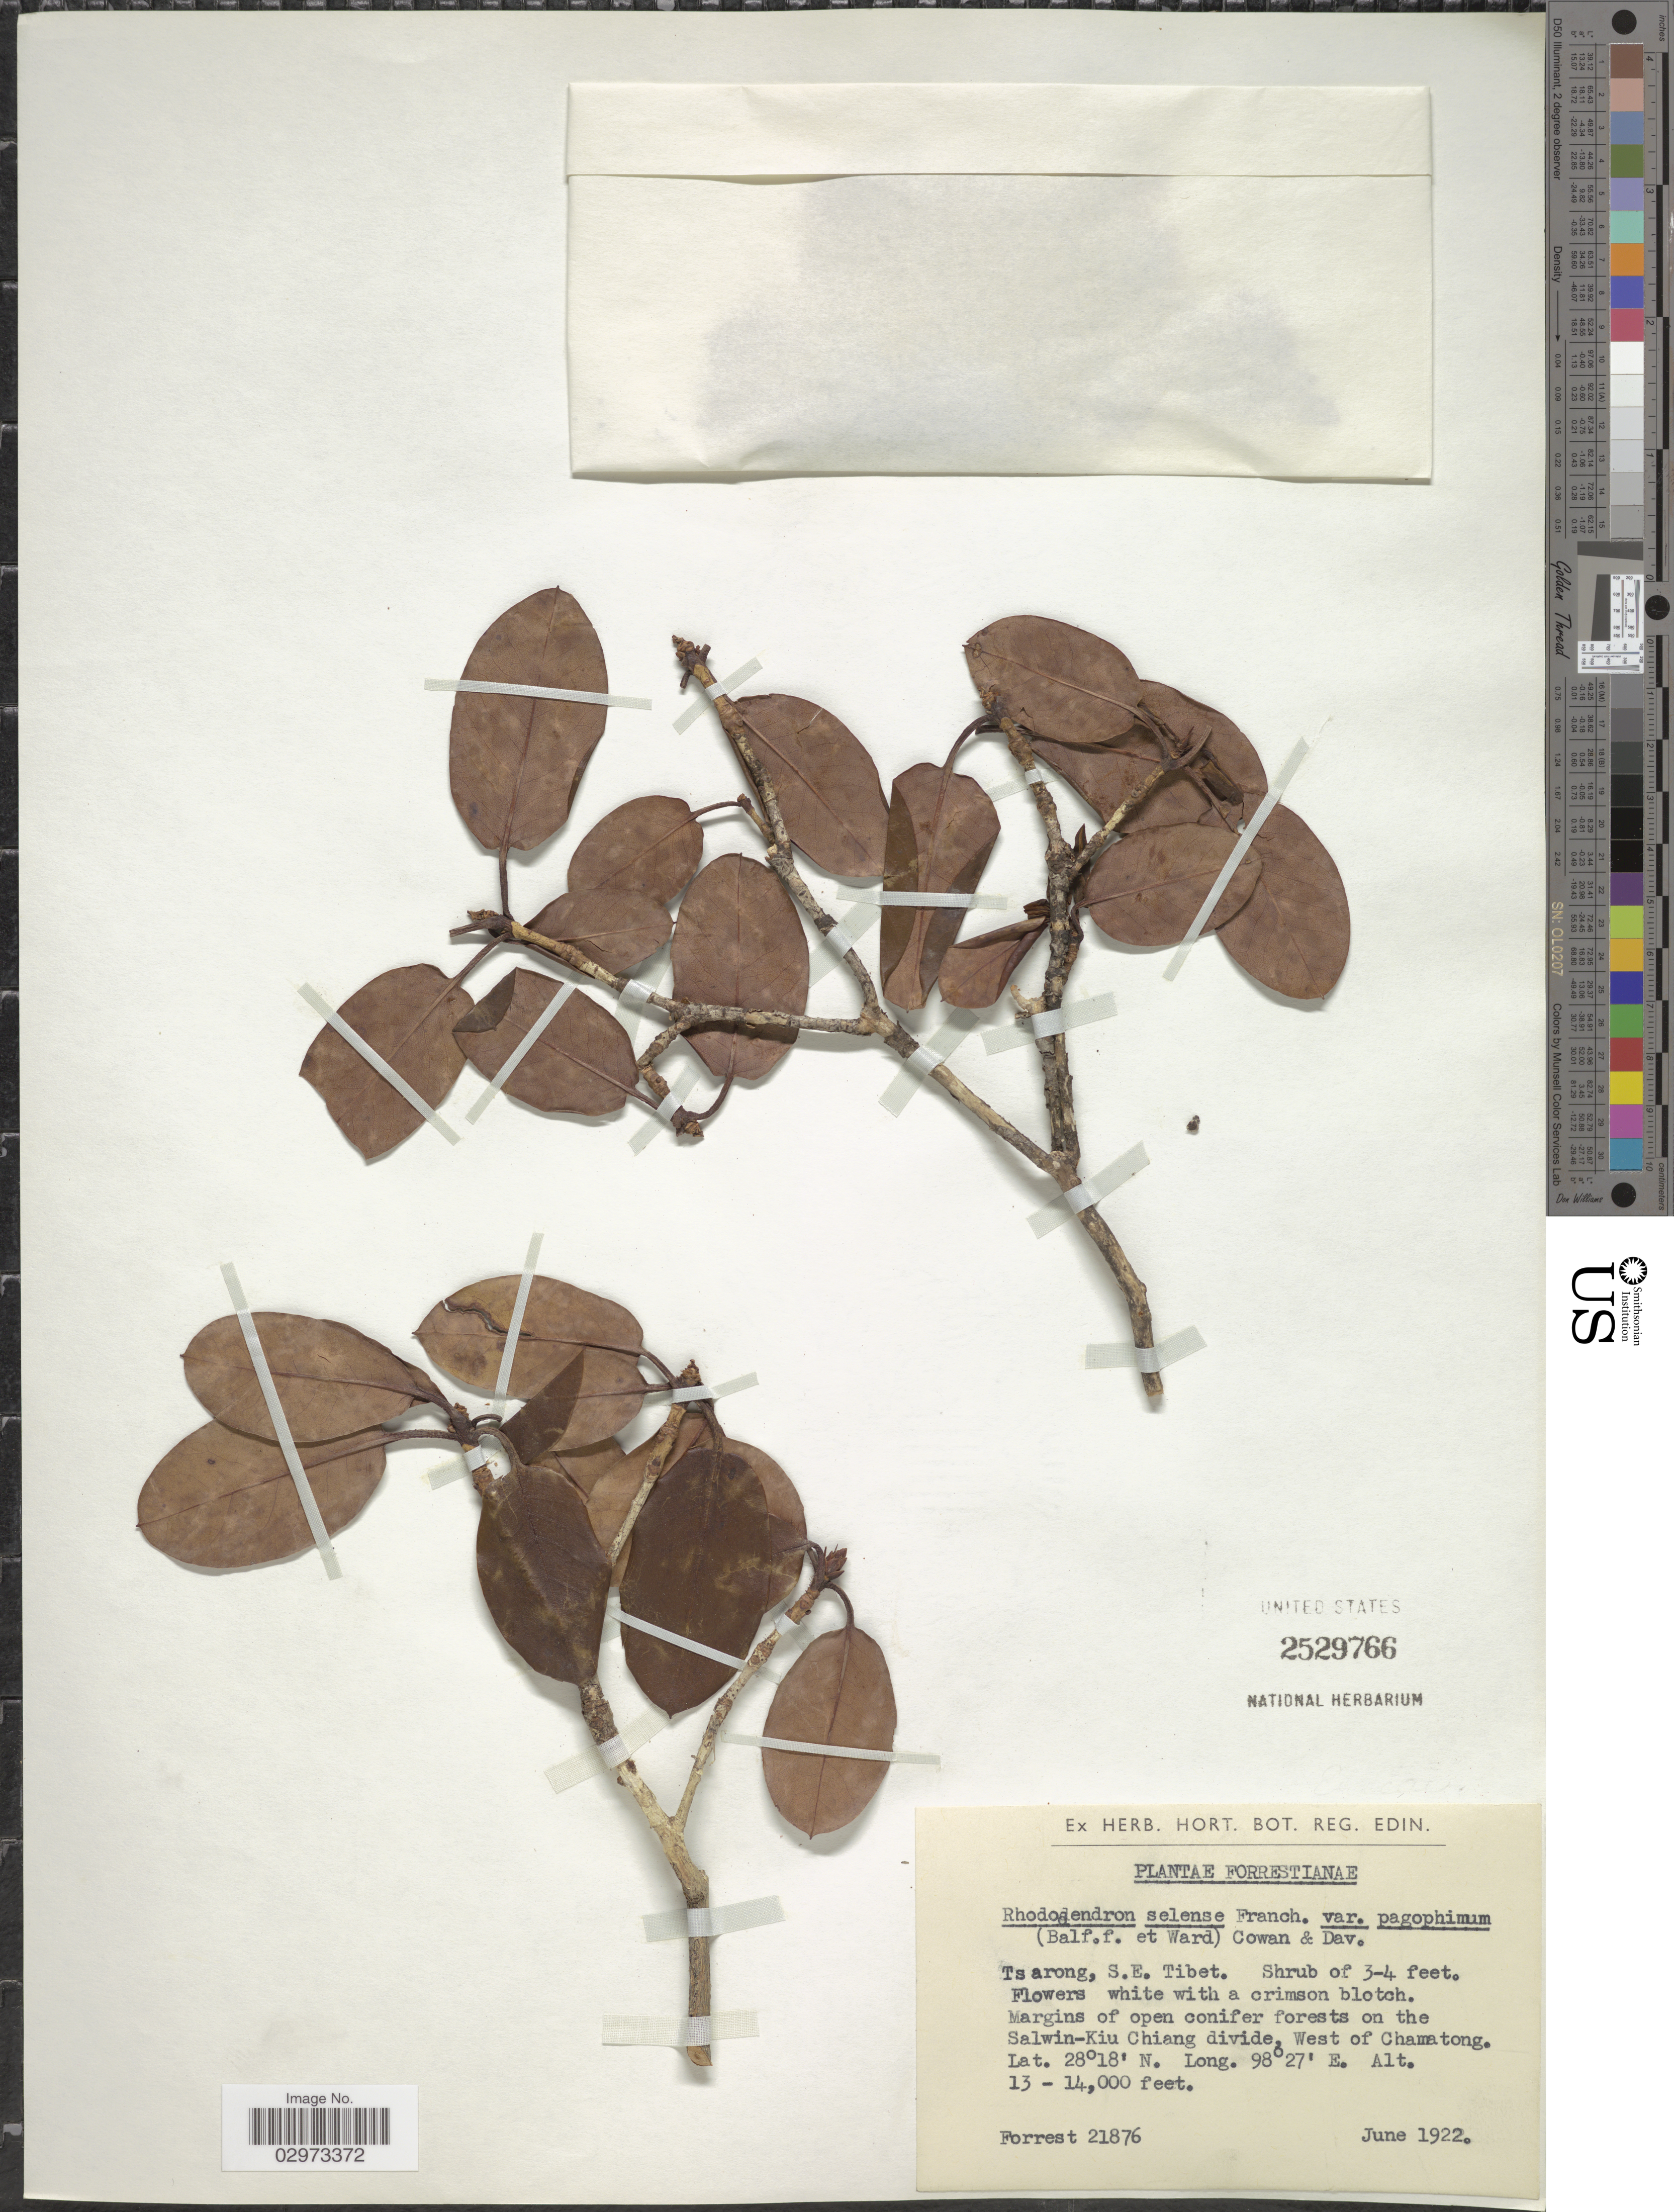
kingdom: Plantae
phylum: Tracheophyta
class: Magnoliopsida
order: Ericales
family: Ericaceae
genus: Rhododendron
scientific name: Rhododendron selense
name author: Franch.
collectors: -. Forrest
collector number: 21876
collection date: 1922-06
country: China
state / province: Xizang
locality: Tsarong, S. E. Tibet. Margins of open conifer forests on the Salwin-Kiu Chiang divide, West of Chamatong.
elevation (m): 3962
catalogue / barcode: US 2529766